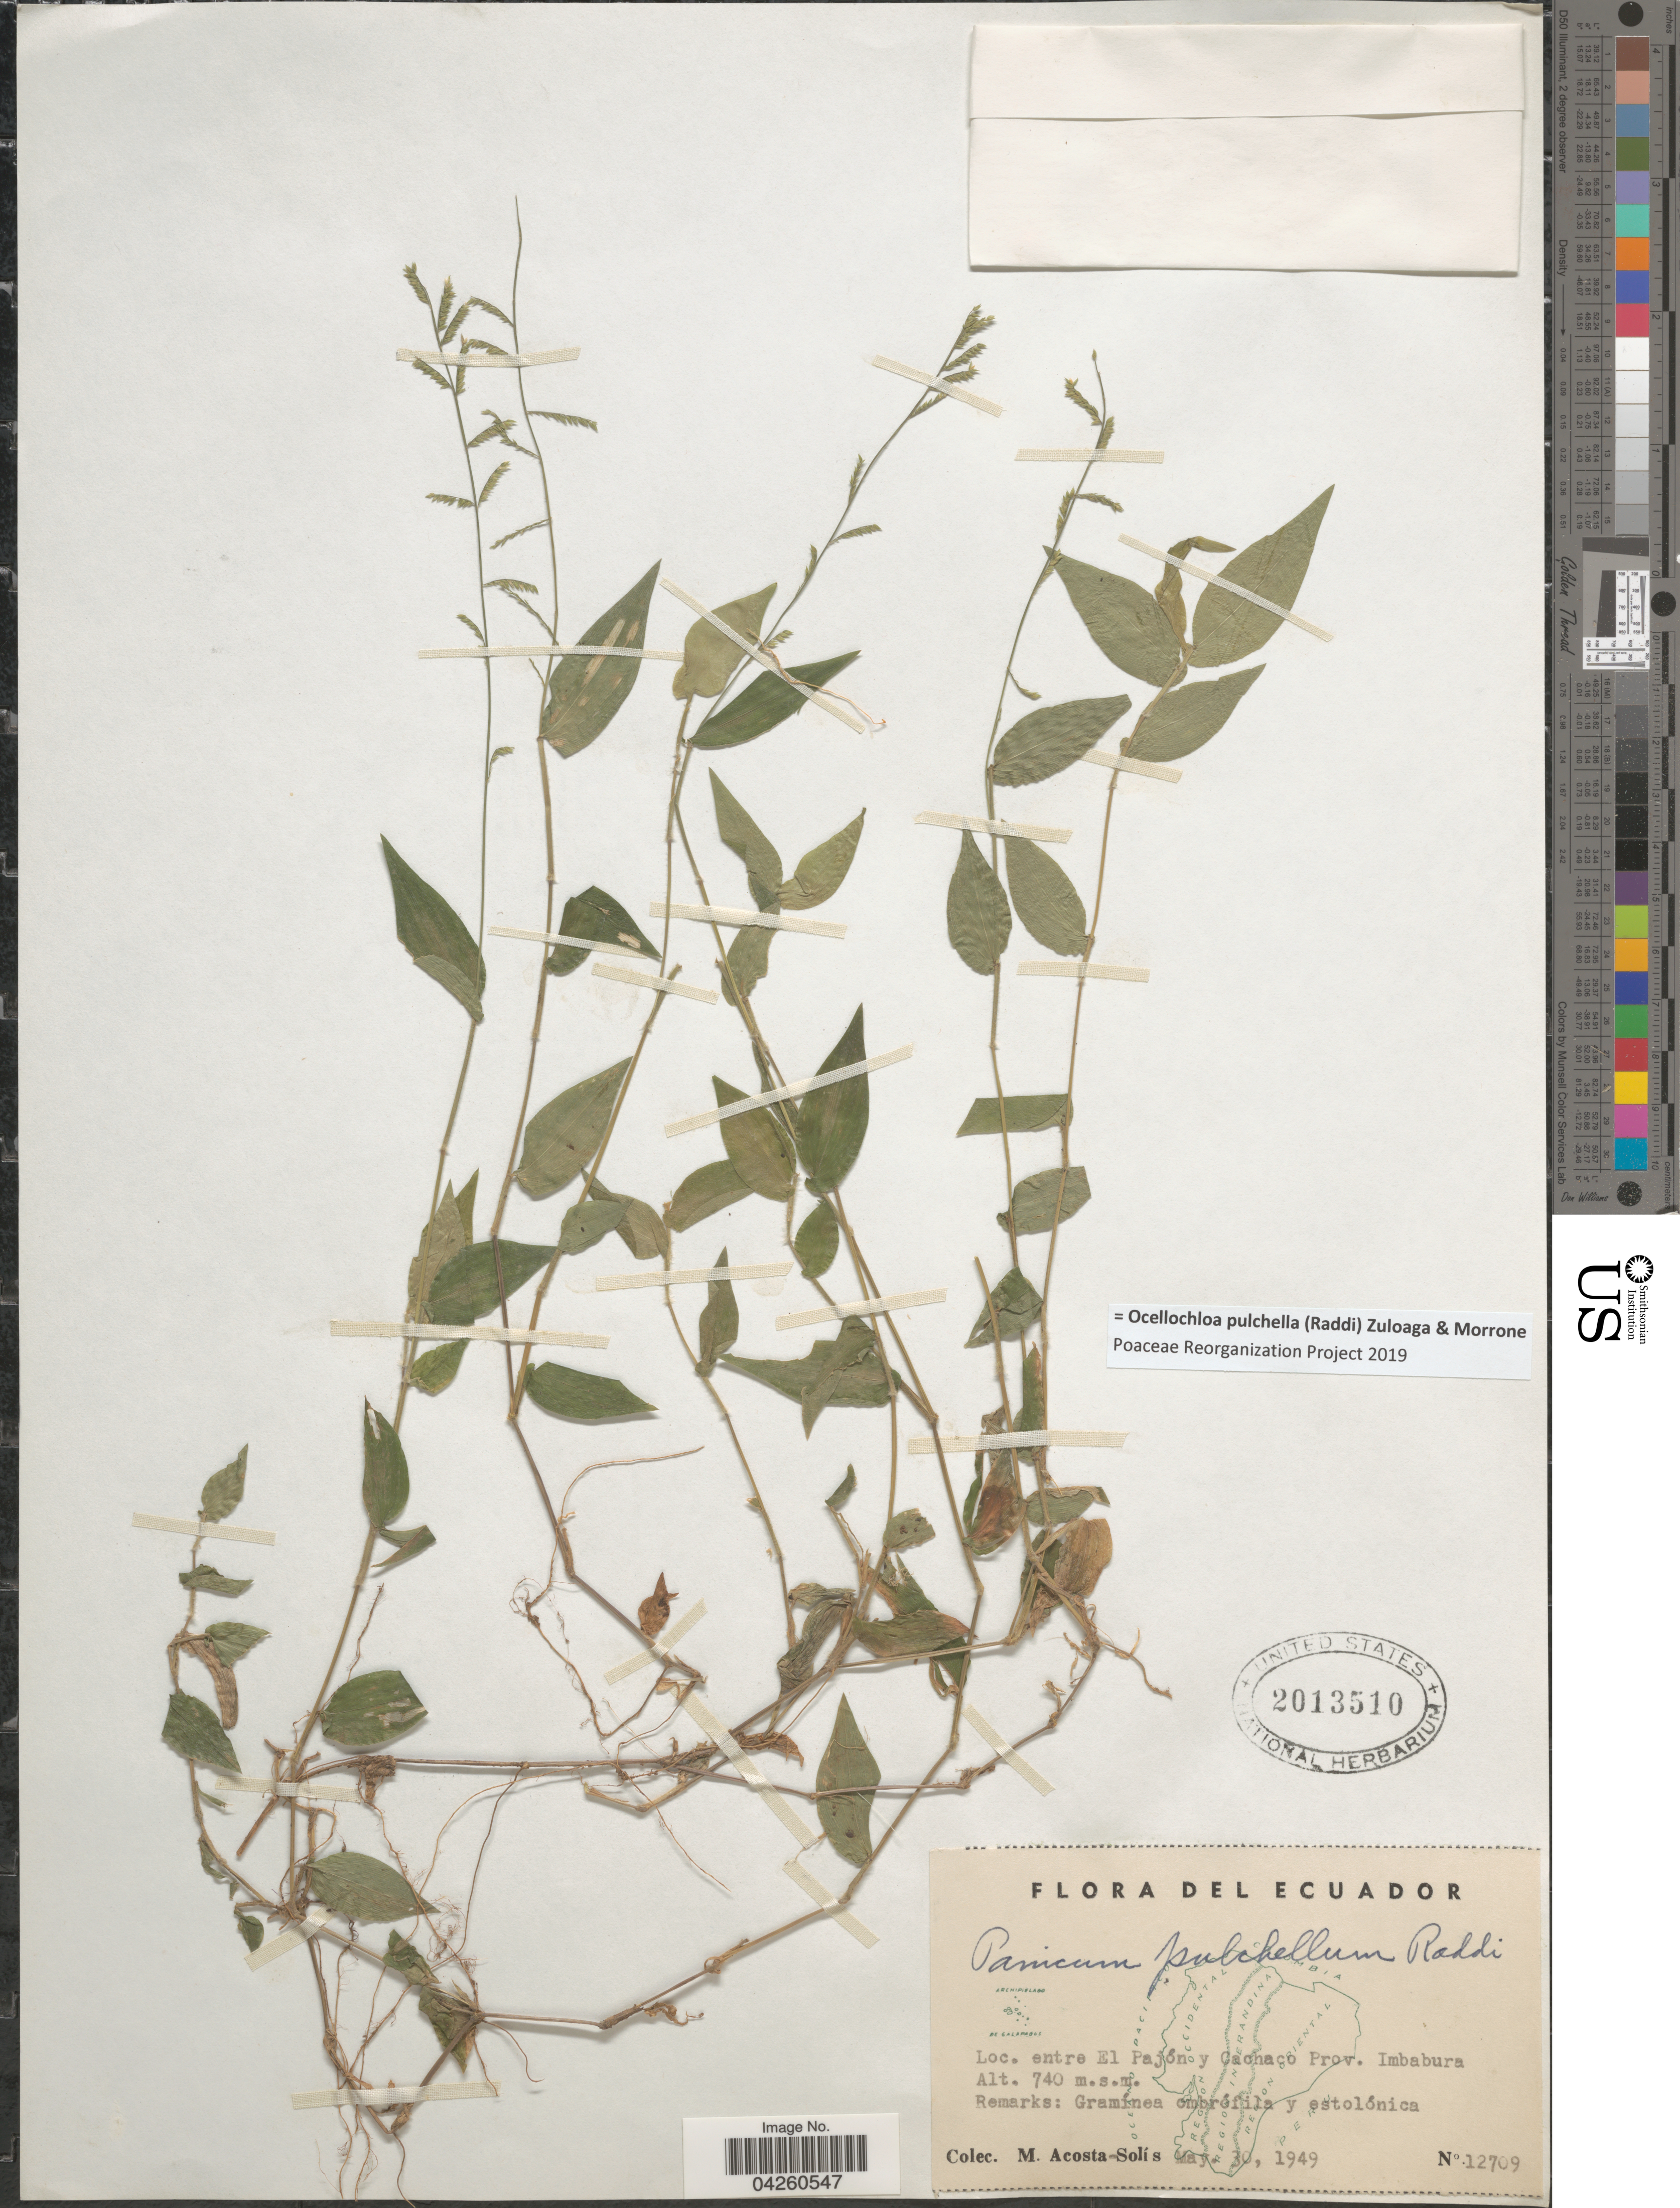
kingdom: Plantae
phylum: Tracheophyta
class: Liliopsida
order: Poales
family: Poaceae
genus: Ocellochloa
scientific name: Ocellochloa pulchella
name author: (Raddi) Zuloaga & Morrone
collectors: M. Acosta Solis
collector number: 12709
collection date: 1949-05-30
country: Ecuador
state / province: Imbabura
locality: Entre El Pajón y Cachaco. Prov. Imbabura.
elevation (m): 740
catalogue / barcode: US 2013510